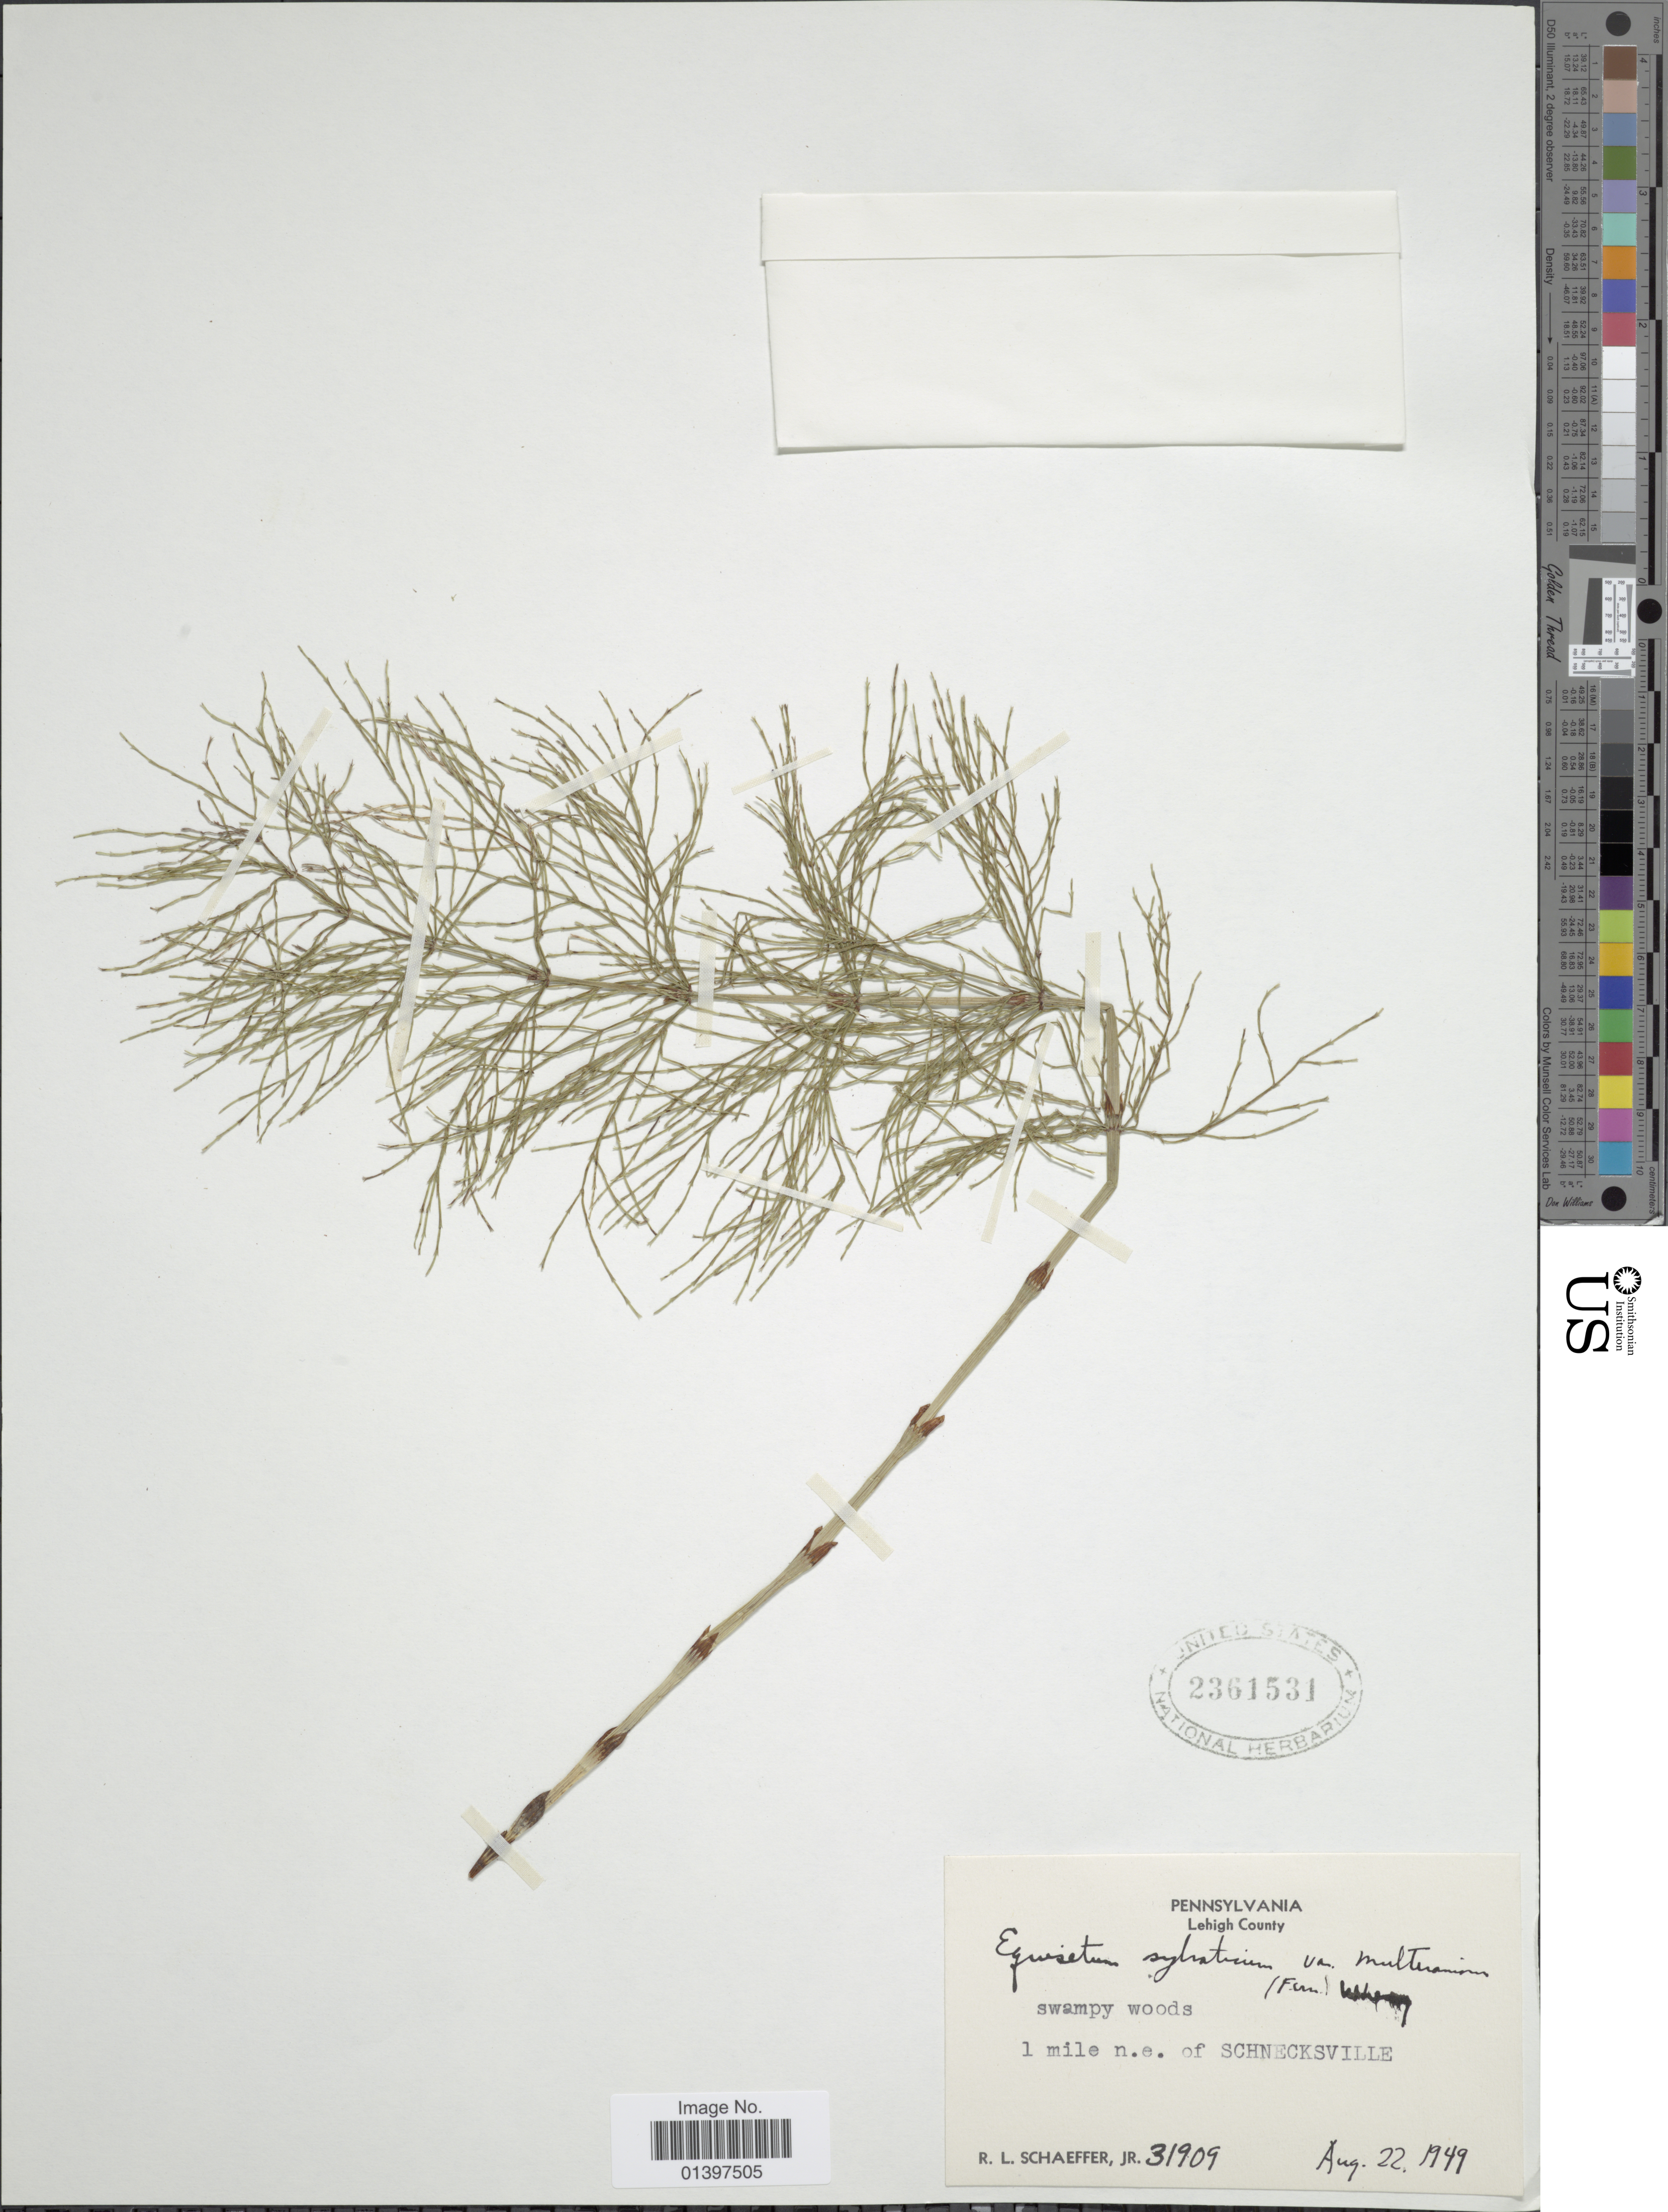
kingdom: Plantae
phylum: Tracheophyta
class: Polypodiopsida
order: Equisetales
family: Equisetaceae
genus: Equisetum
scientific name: Equisetum sylvaticum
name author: L.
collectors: R. Schaeffer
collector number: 31909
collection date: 1949-08-22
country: United States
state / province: Pennsylvania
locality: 1 mile n.e. of Schnecksville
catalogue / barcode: US 2361531